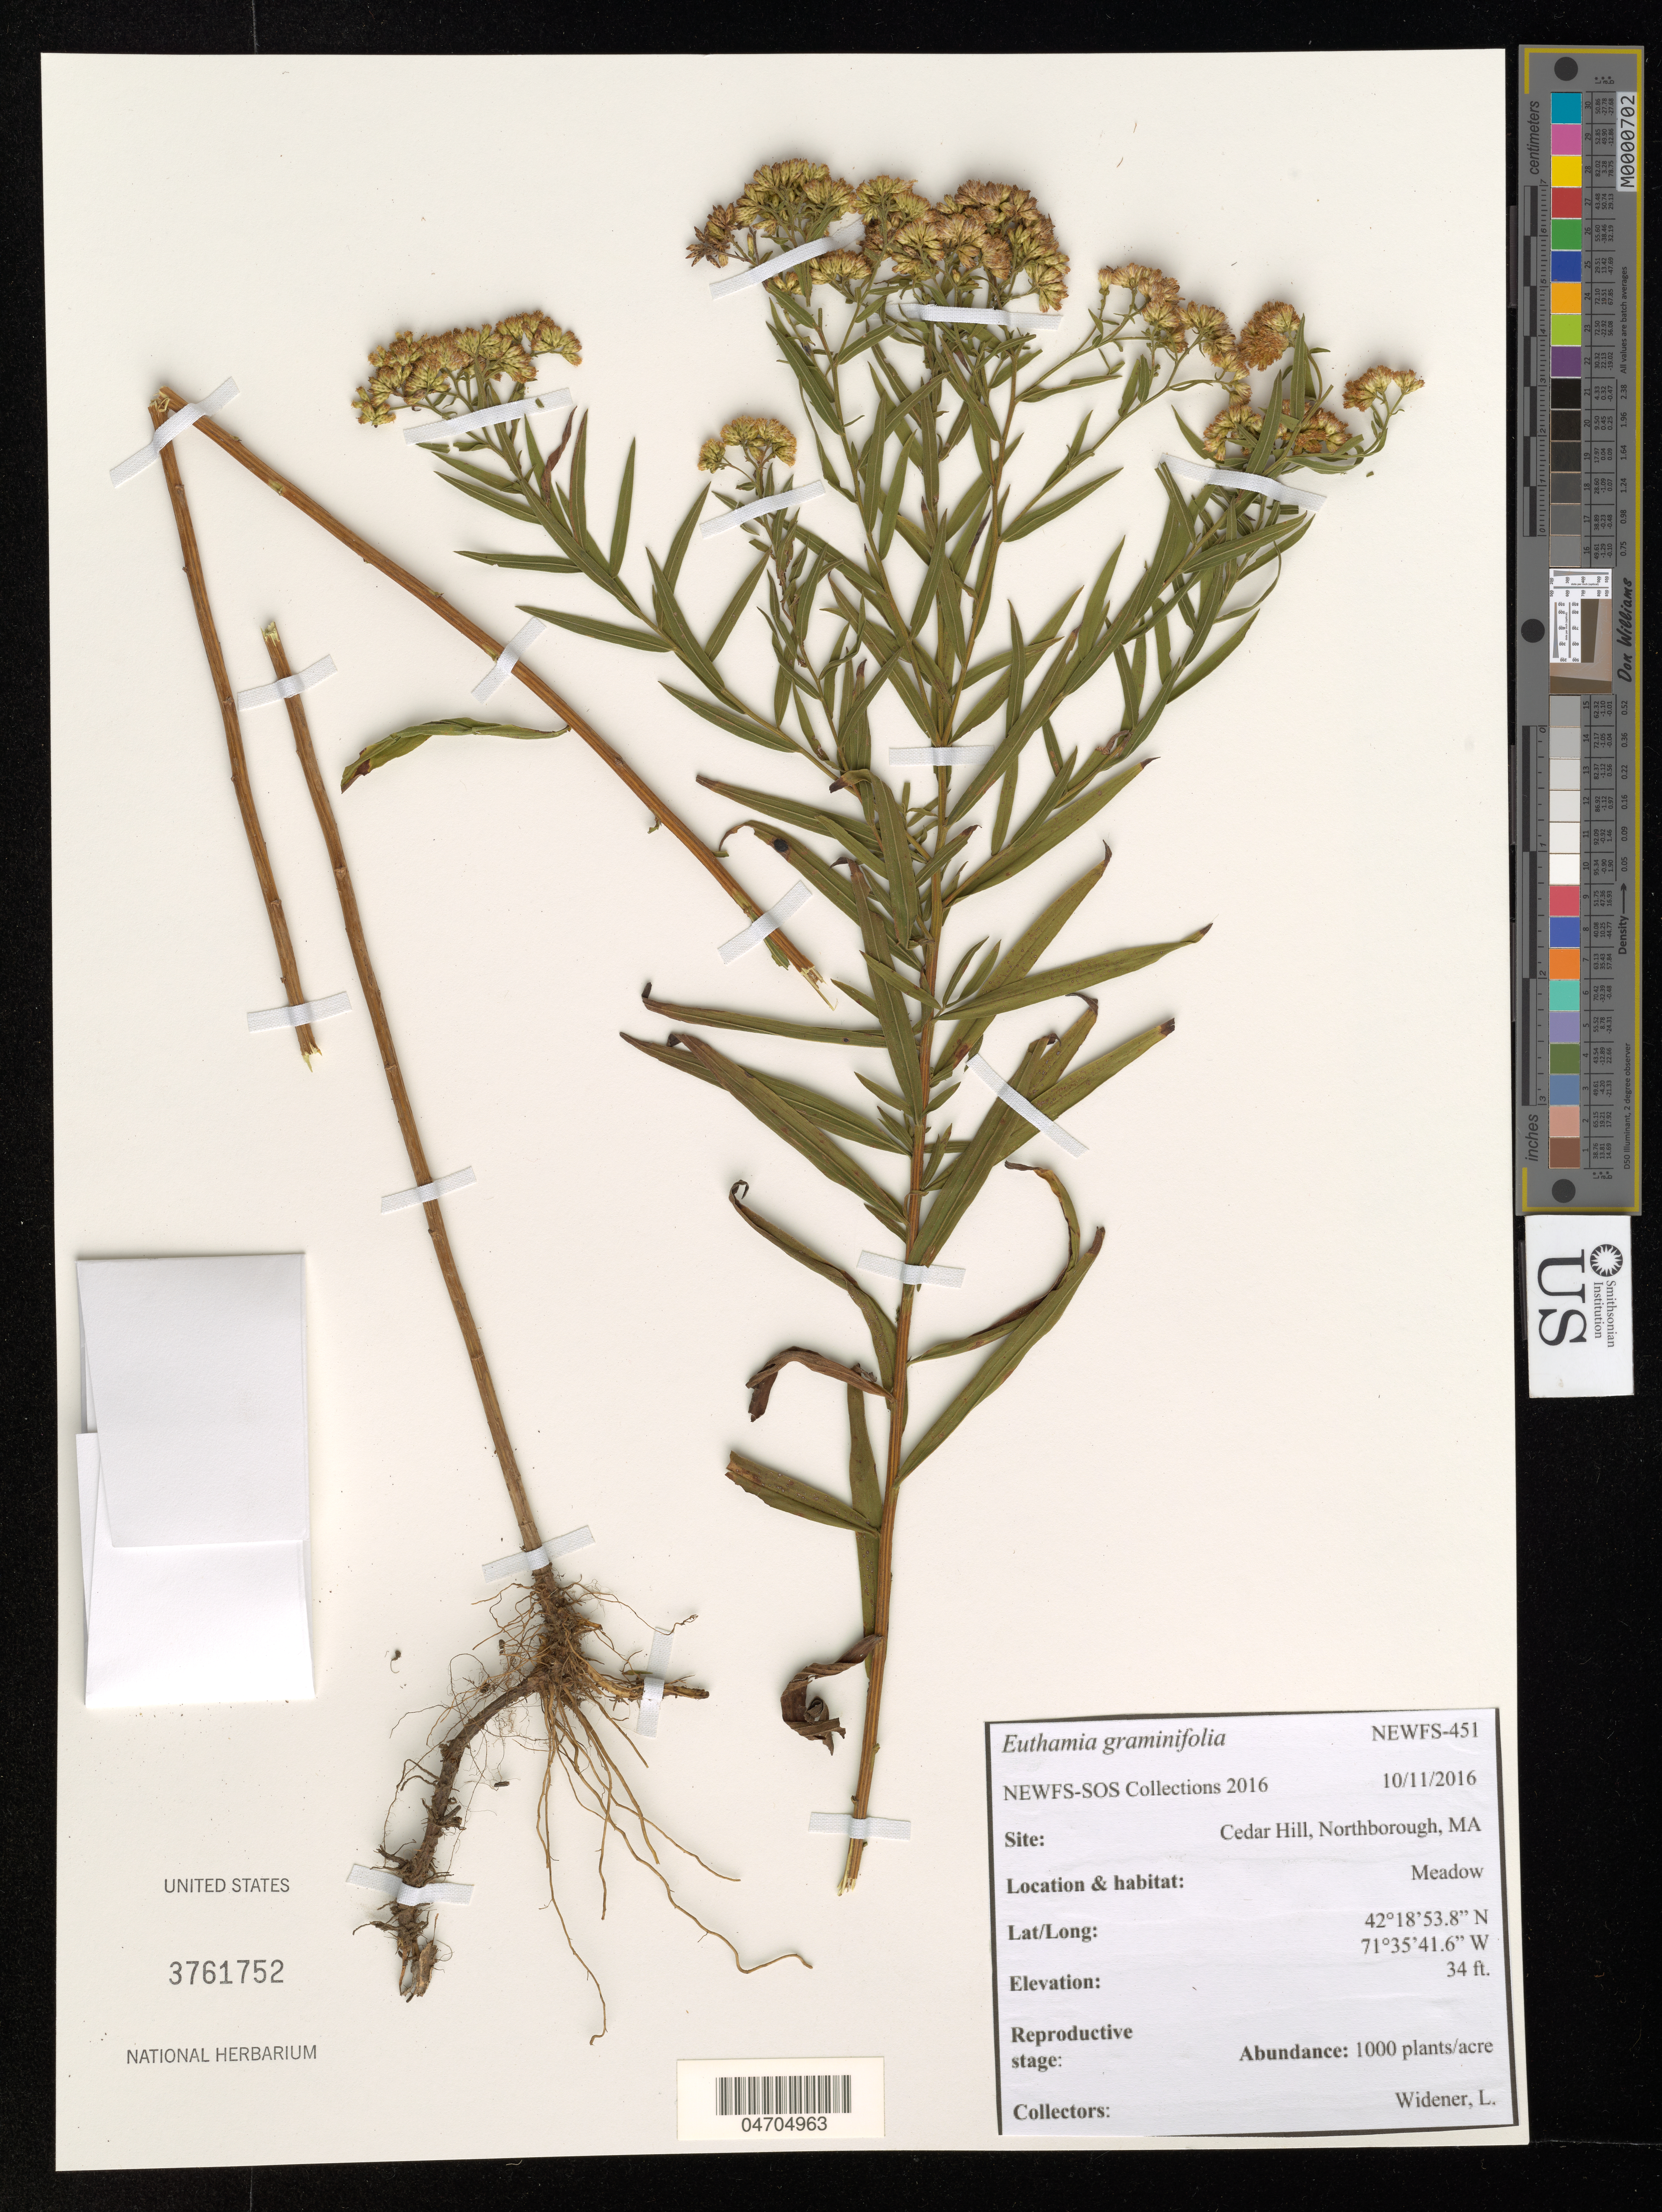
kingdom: Plantae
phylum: Tracheophyta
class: Magnoliopsida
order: Asterales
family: Asteraceae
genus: Euthamia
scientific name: Euthamia graminifolia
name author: (L.) Nutt.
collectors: L. Widener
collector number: NEWFS-451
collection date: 2016-10-11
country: United States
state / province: Massachusetts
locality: Site: Cedar Hill, Northborough, MA. Meadow.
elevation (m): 10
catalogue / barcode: US 3761752